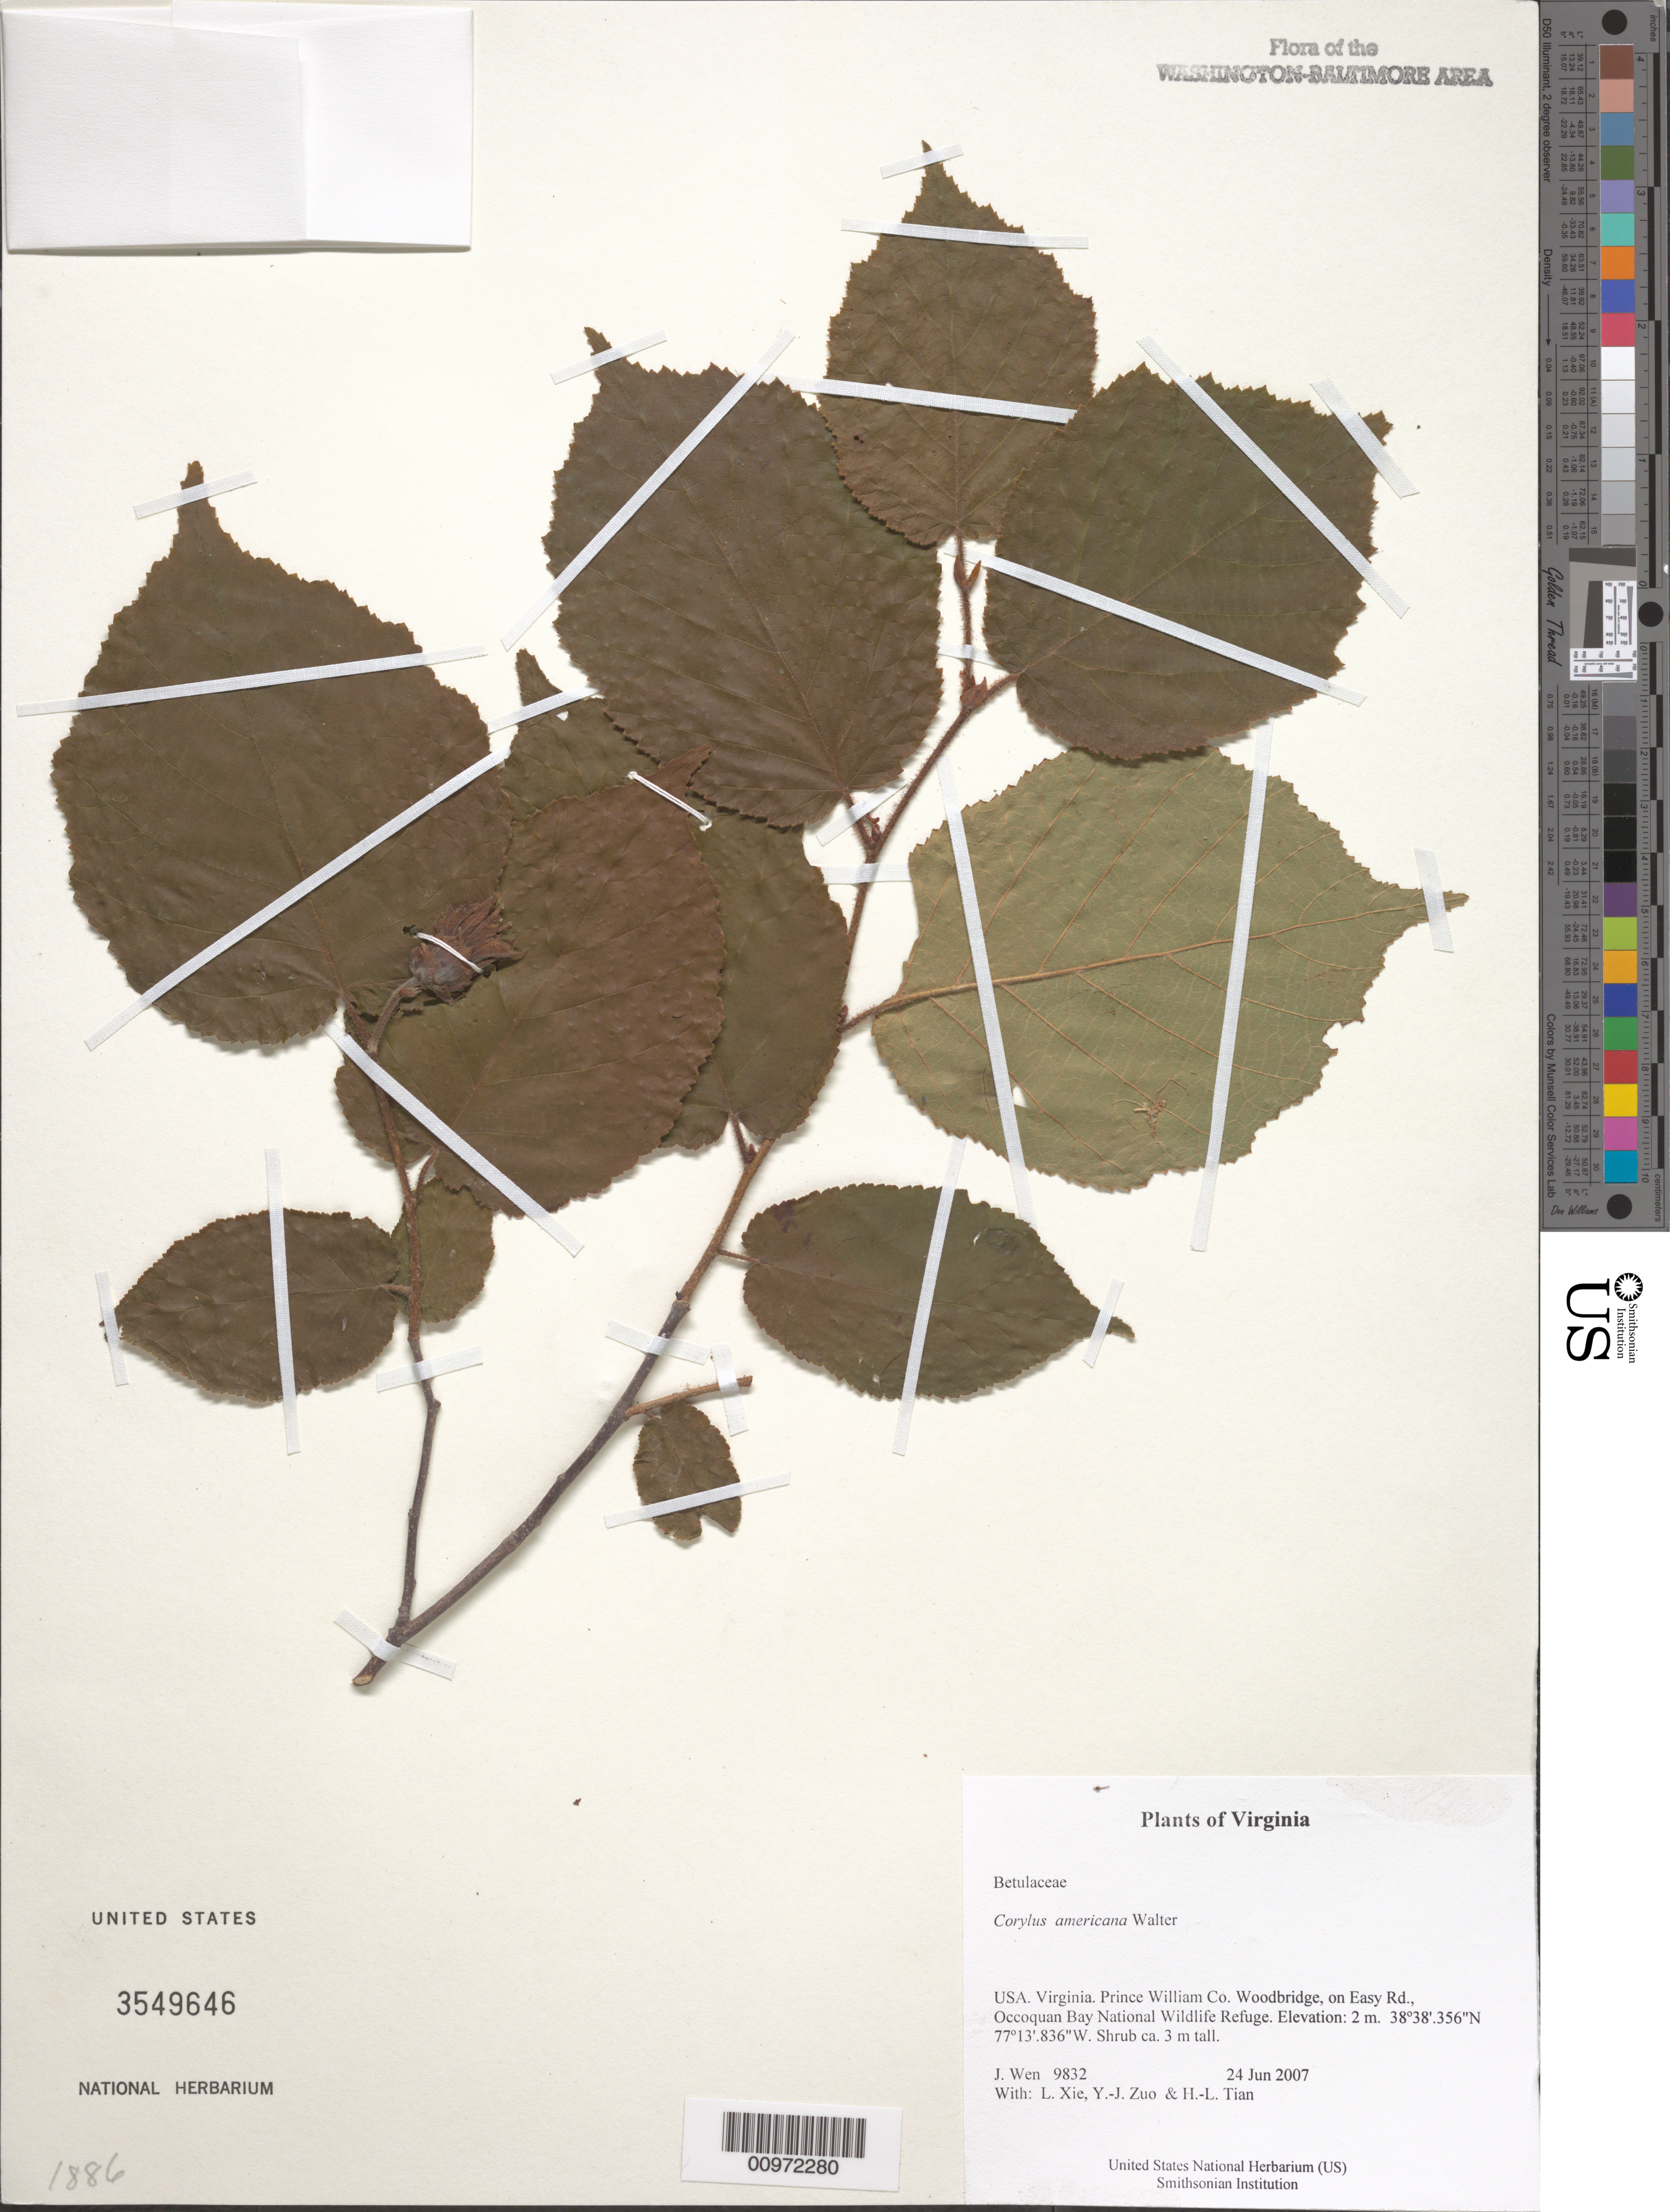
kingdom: Plantae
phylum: Tracheophyta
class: Magnoliopsida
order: Fagales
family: Betulaceae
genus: Corylus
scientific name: Corylus americana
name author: Walter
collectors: J. Wen, L. Xie, Y. Zuo & H. Tian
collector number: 9832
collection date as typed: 24 Jun 2007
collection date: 2007-06-24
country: United States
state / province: Virginia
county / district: Prince William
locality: Woodbridge, on Easy Rd., Occoquan Bay National Wildlife Refuge.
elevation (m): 2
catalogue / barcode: US 3549646